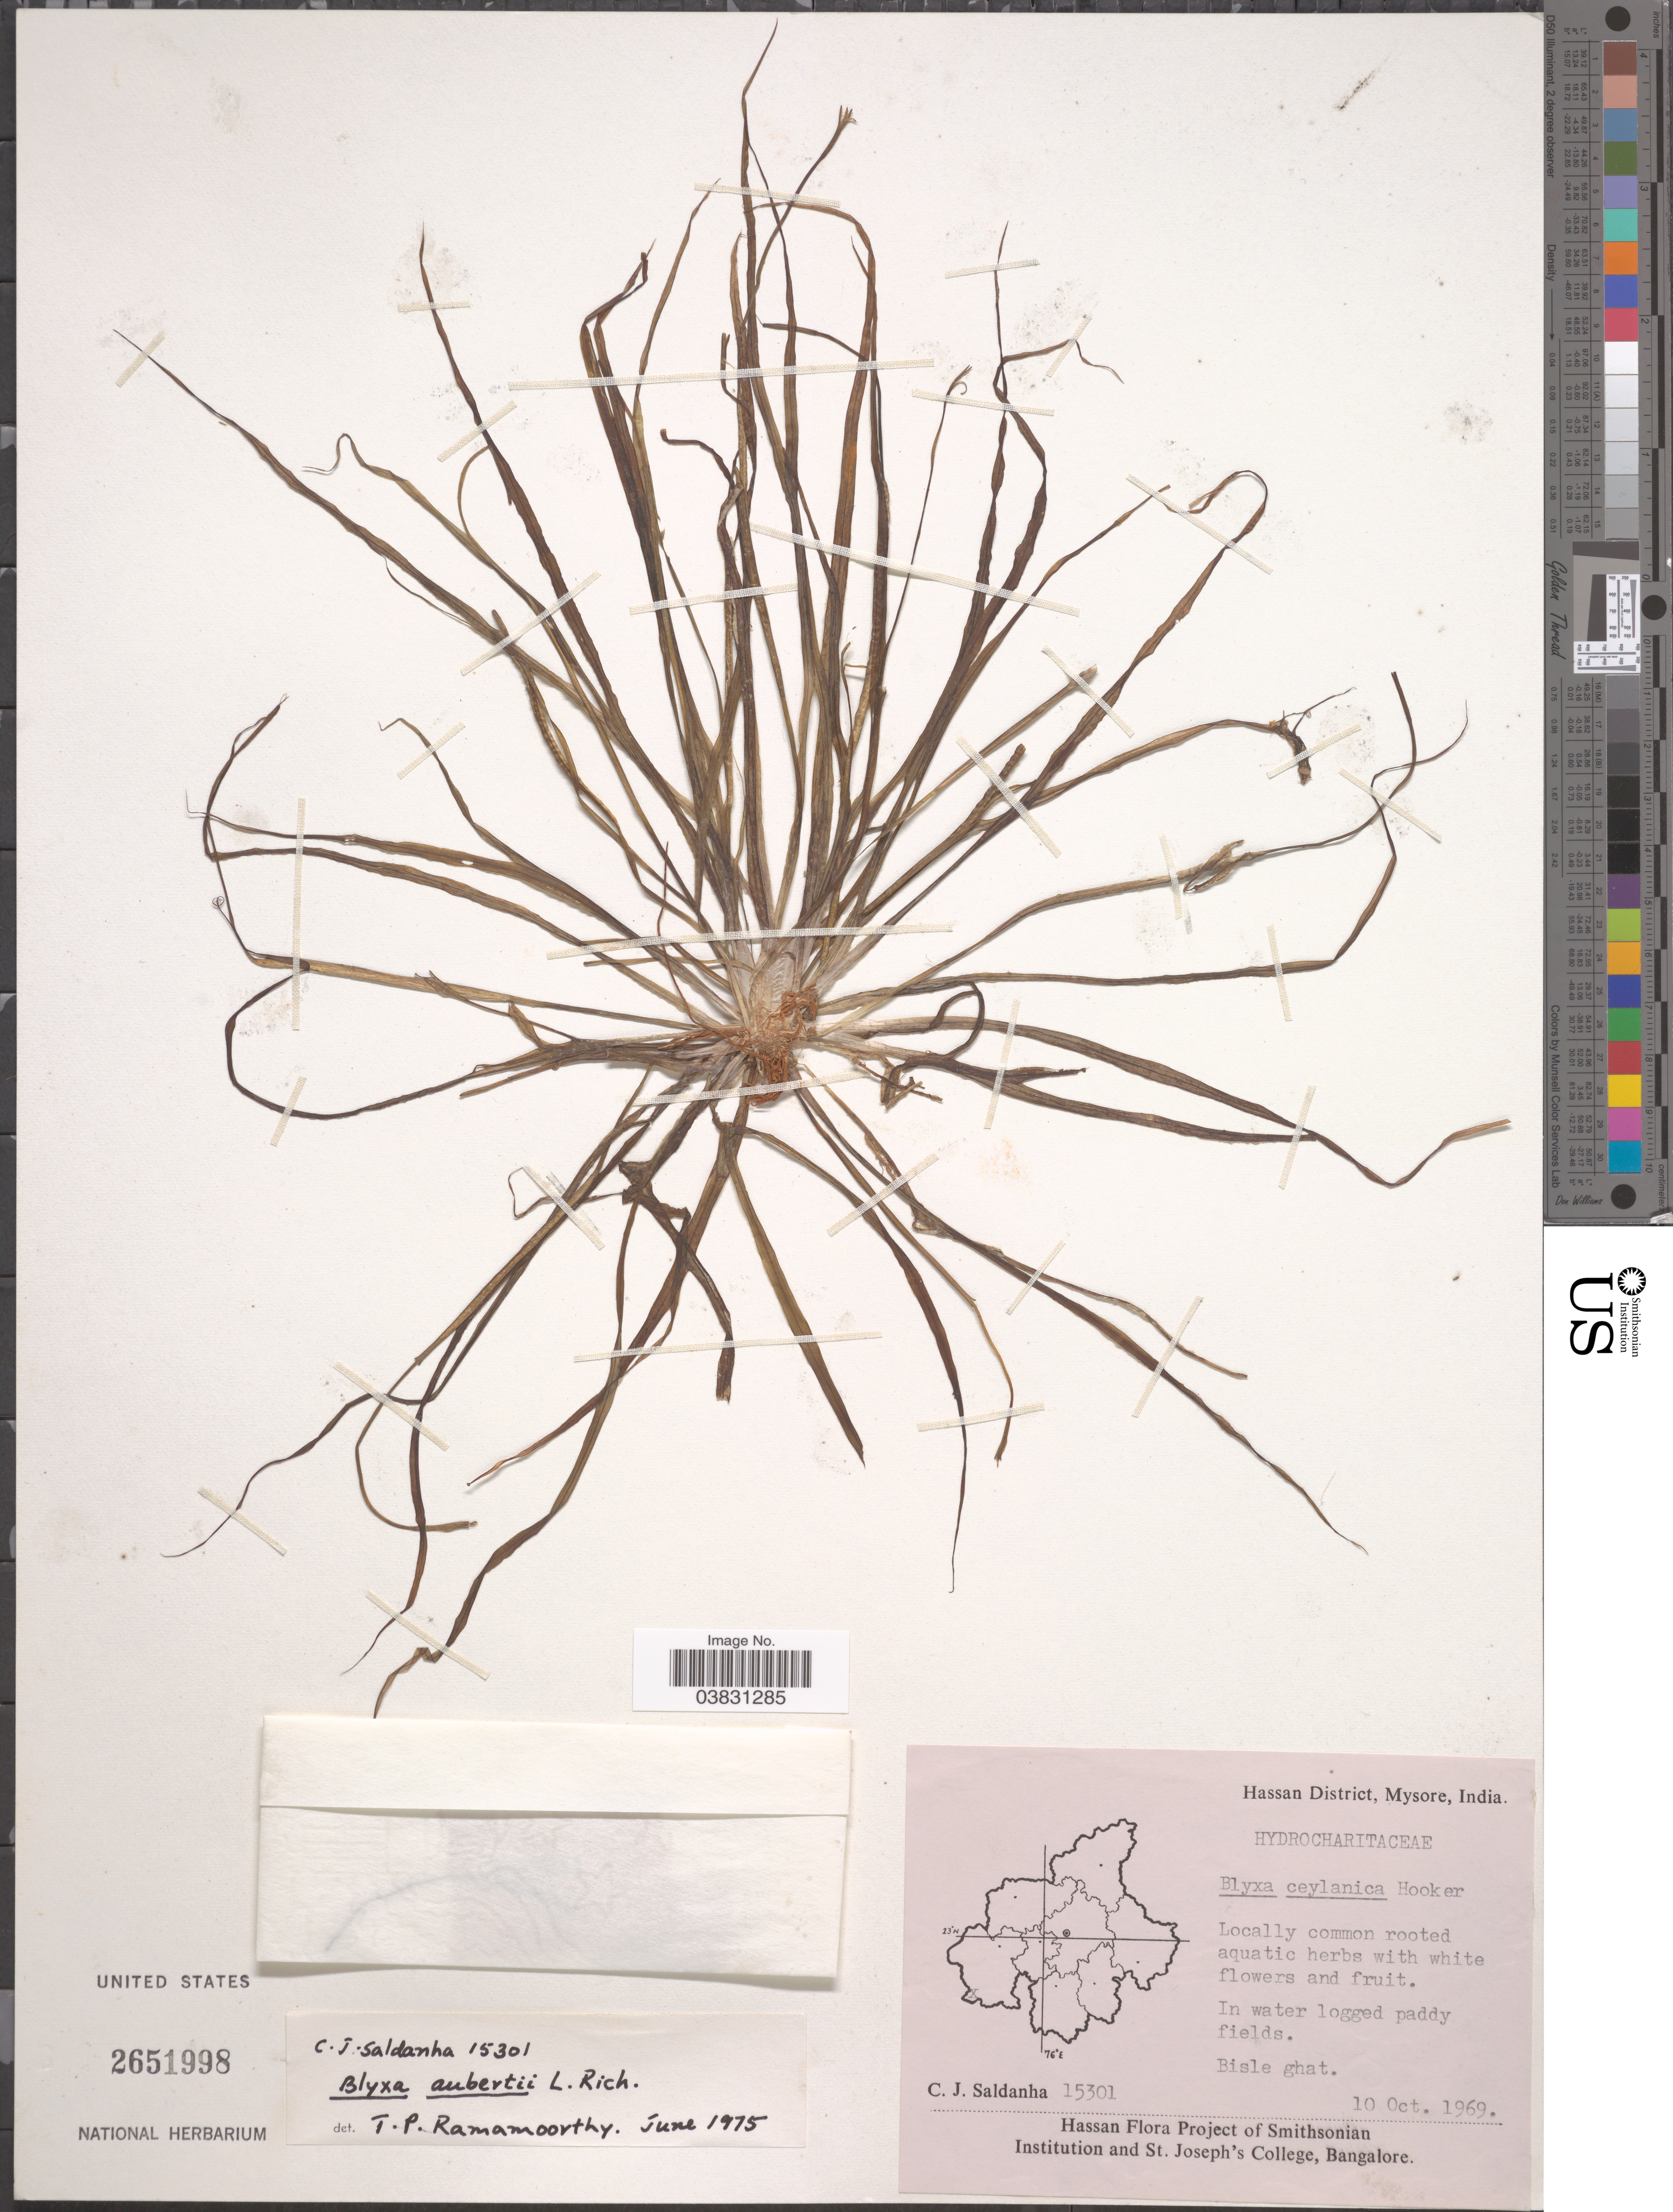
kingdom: Plantae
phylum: Tracheophyta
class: Liliopsida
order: Alismatales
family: Hydrocharitaceae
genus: Blyxa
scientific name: Blyxa aubertii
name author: Rich.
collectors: C. J. Saldanha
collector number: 15301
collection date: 1969-10-10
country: India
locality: Hassan District, Mysore. Bisle ghat.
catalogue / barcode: US 2651998